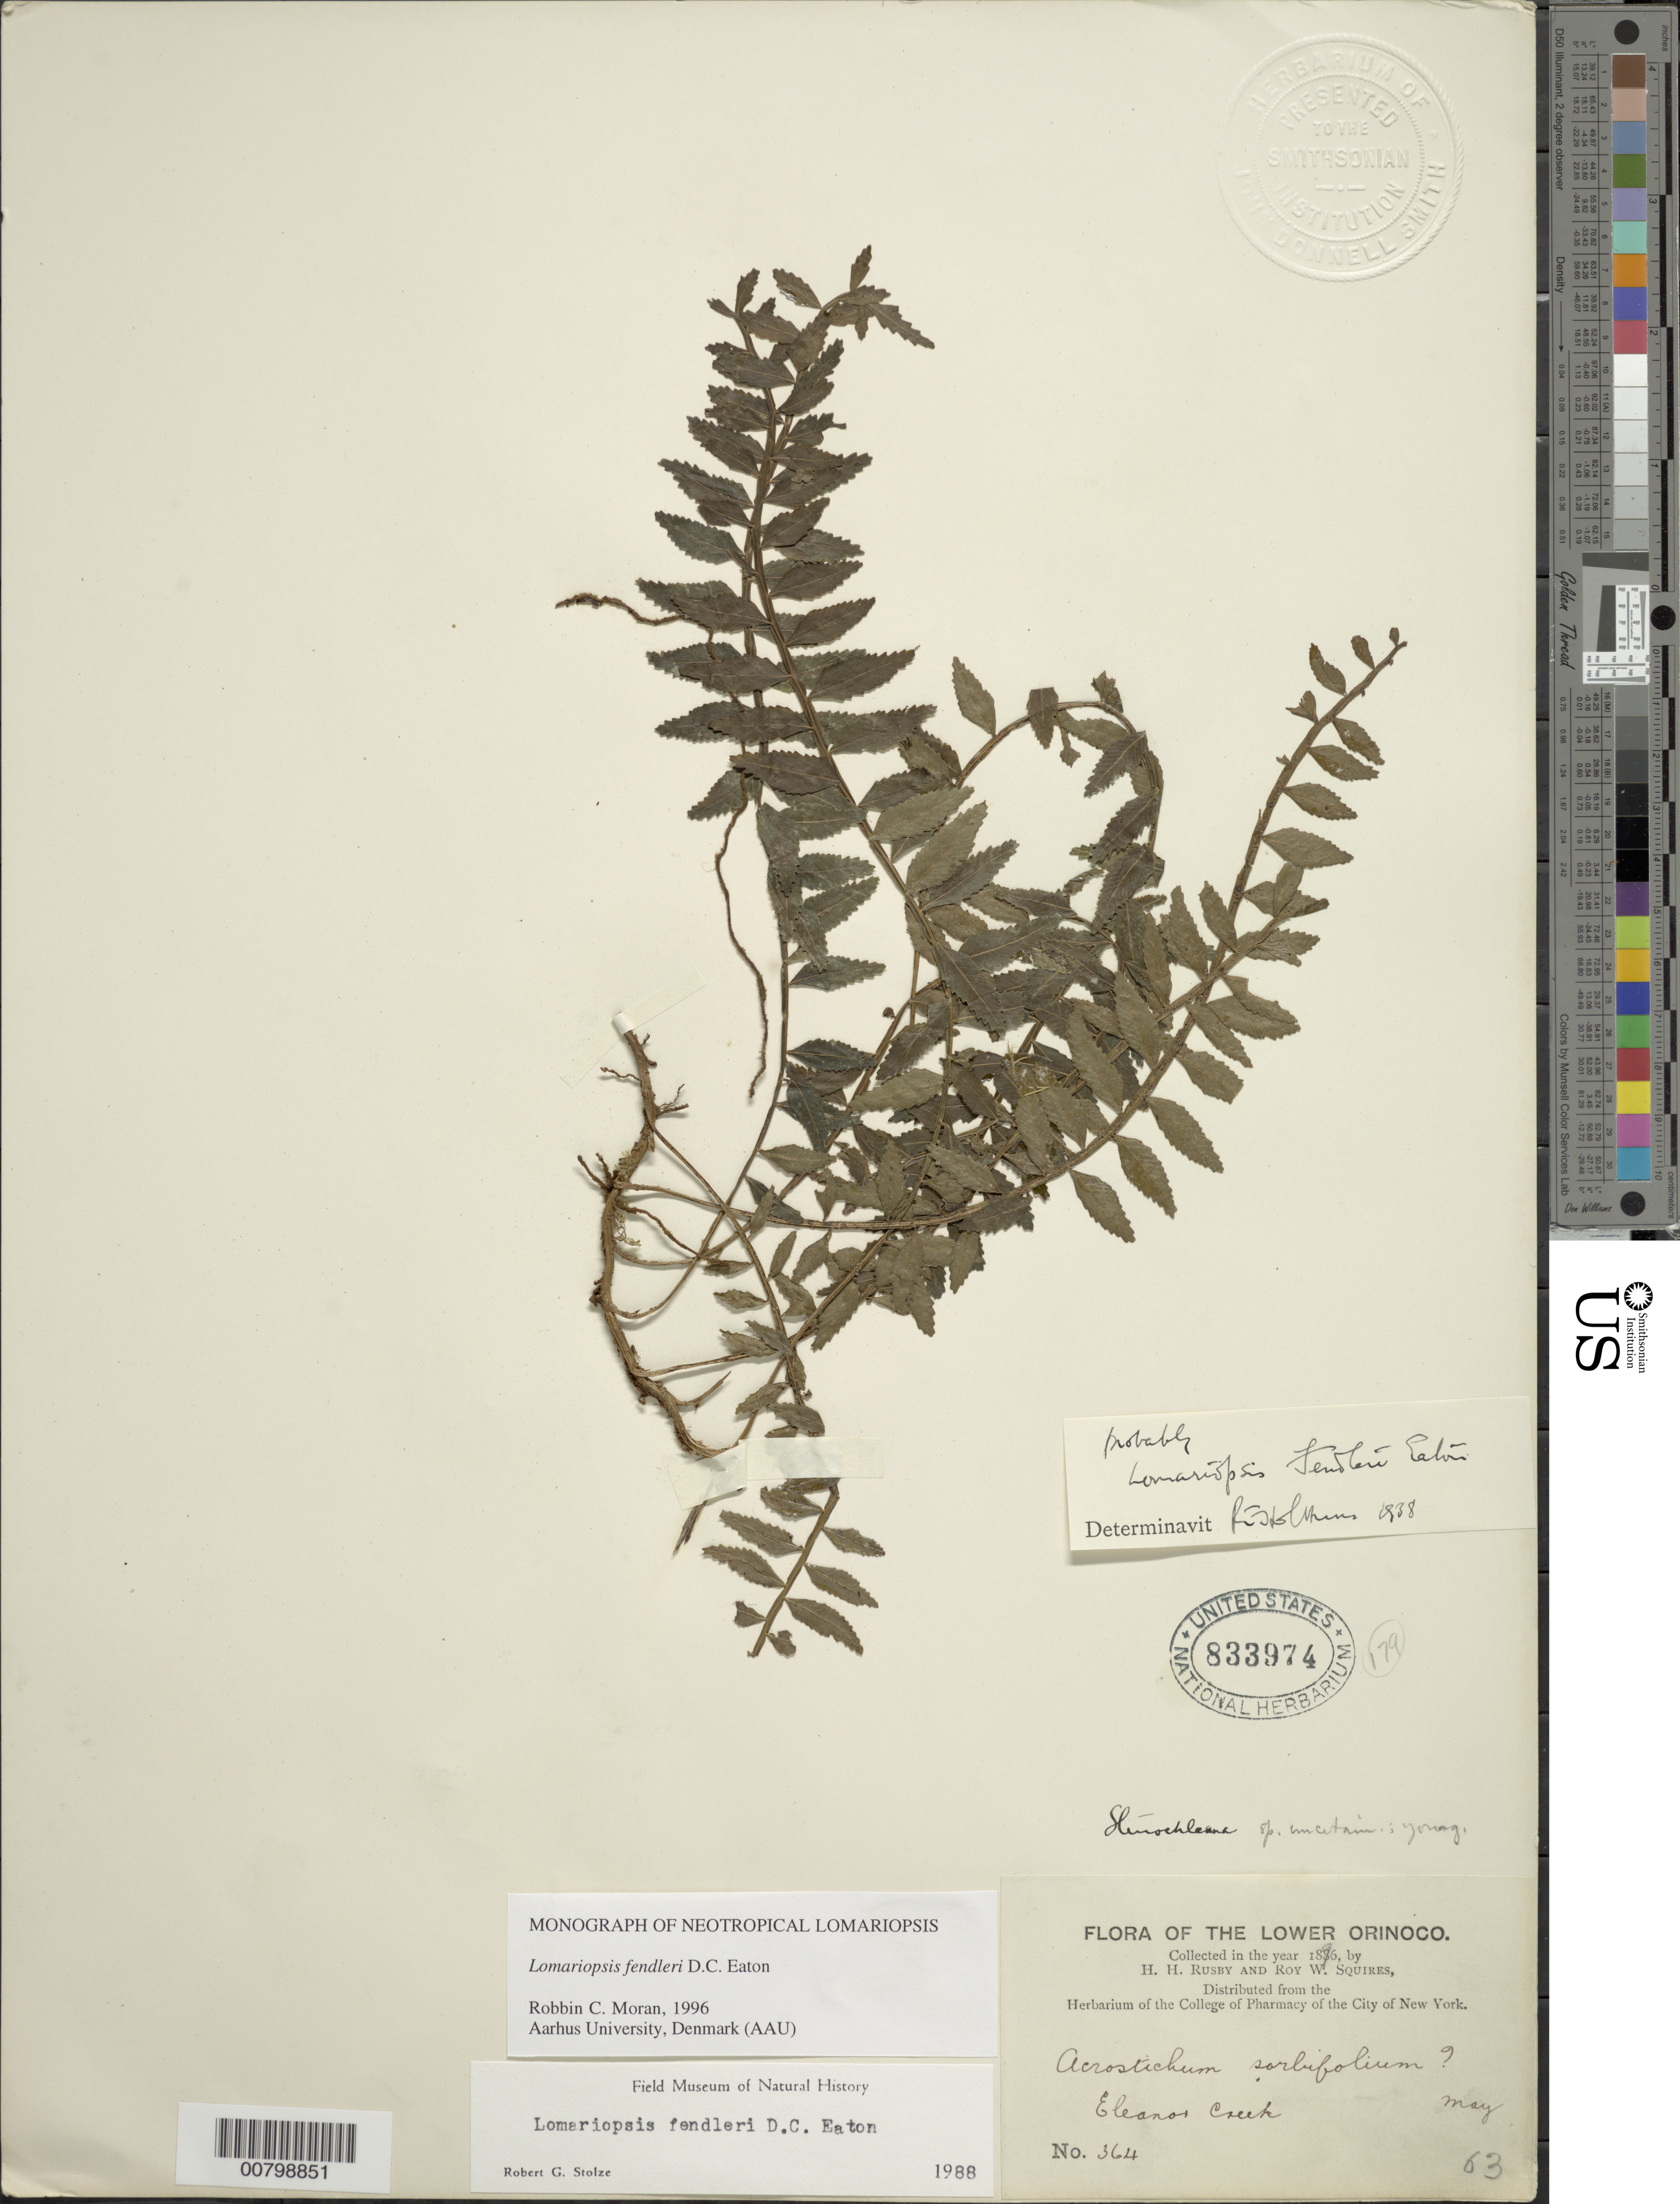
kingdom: Plantae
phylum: Tracheophyta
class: Polypodiopsida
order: Polypodiales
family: Lomariopsidaceae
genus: Lomariopsis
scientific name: Lomariopsis fendleri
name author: D.C. Eaton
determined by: Moran, R. C.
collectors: H. H. Rusby & R. Squires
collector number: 364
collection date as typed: May 1896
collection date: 1896-05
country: Venezuela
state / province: Delta Amacuro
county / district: Antonio Díaz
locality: Lower Orinoco, Eleanor Creek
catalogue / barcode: US 833974